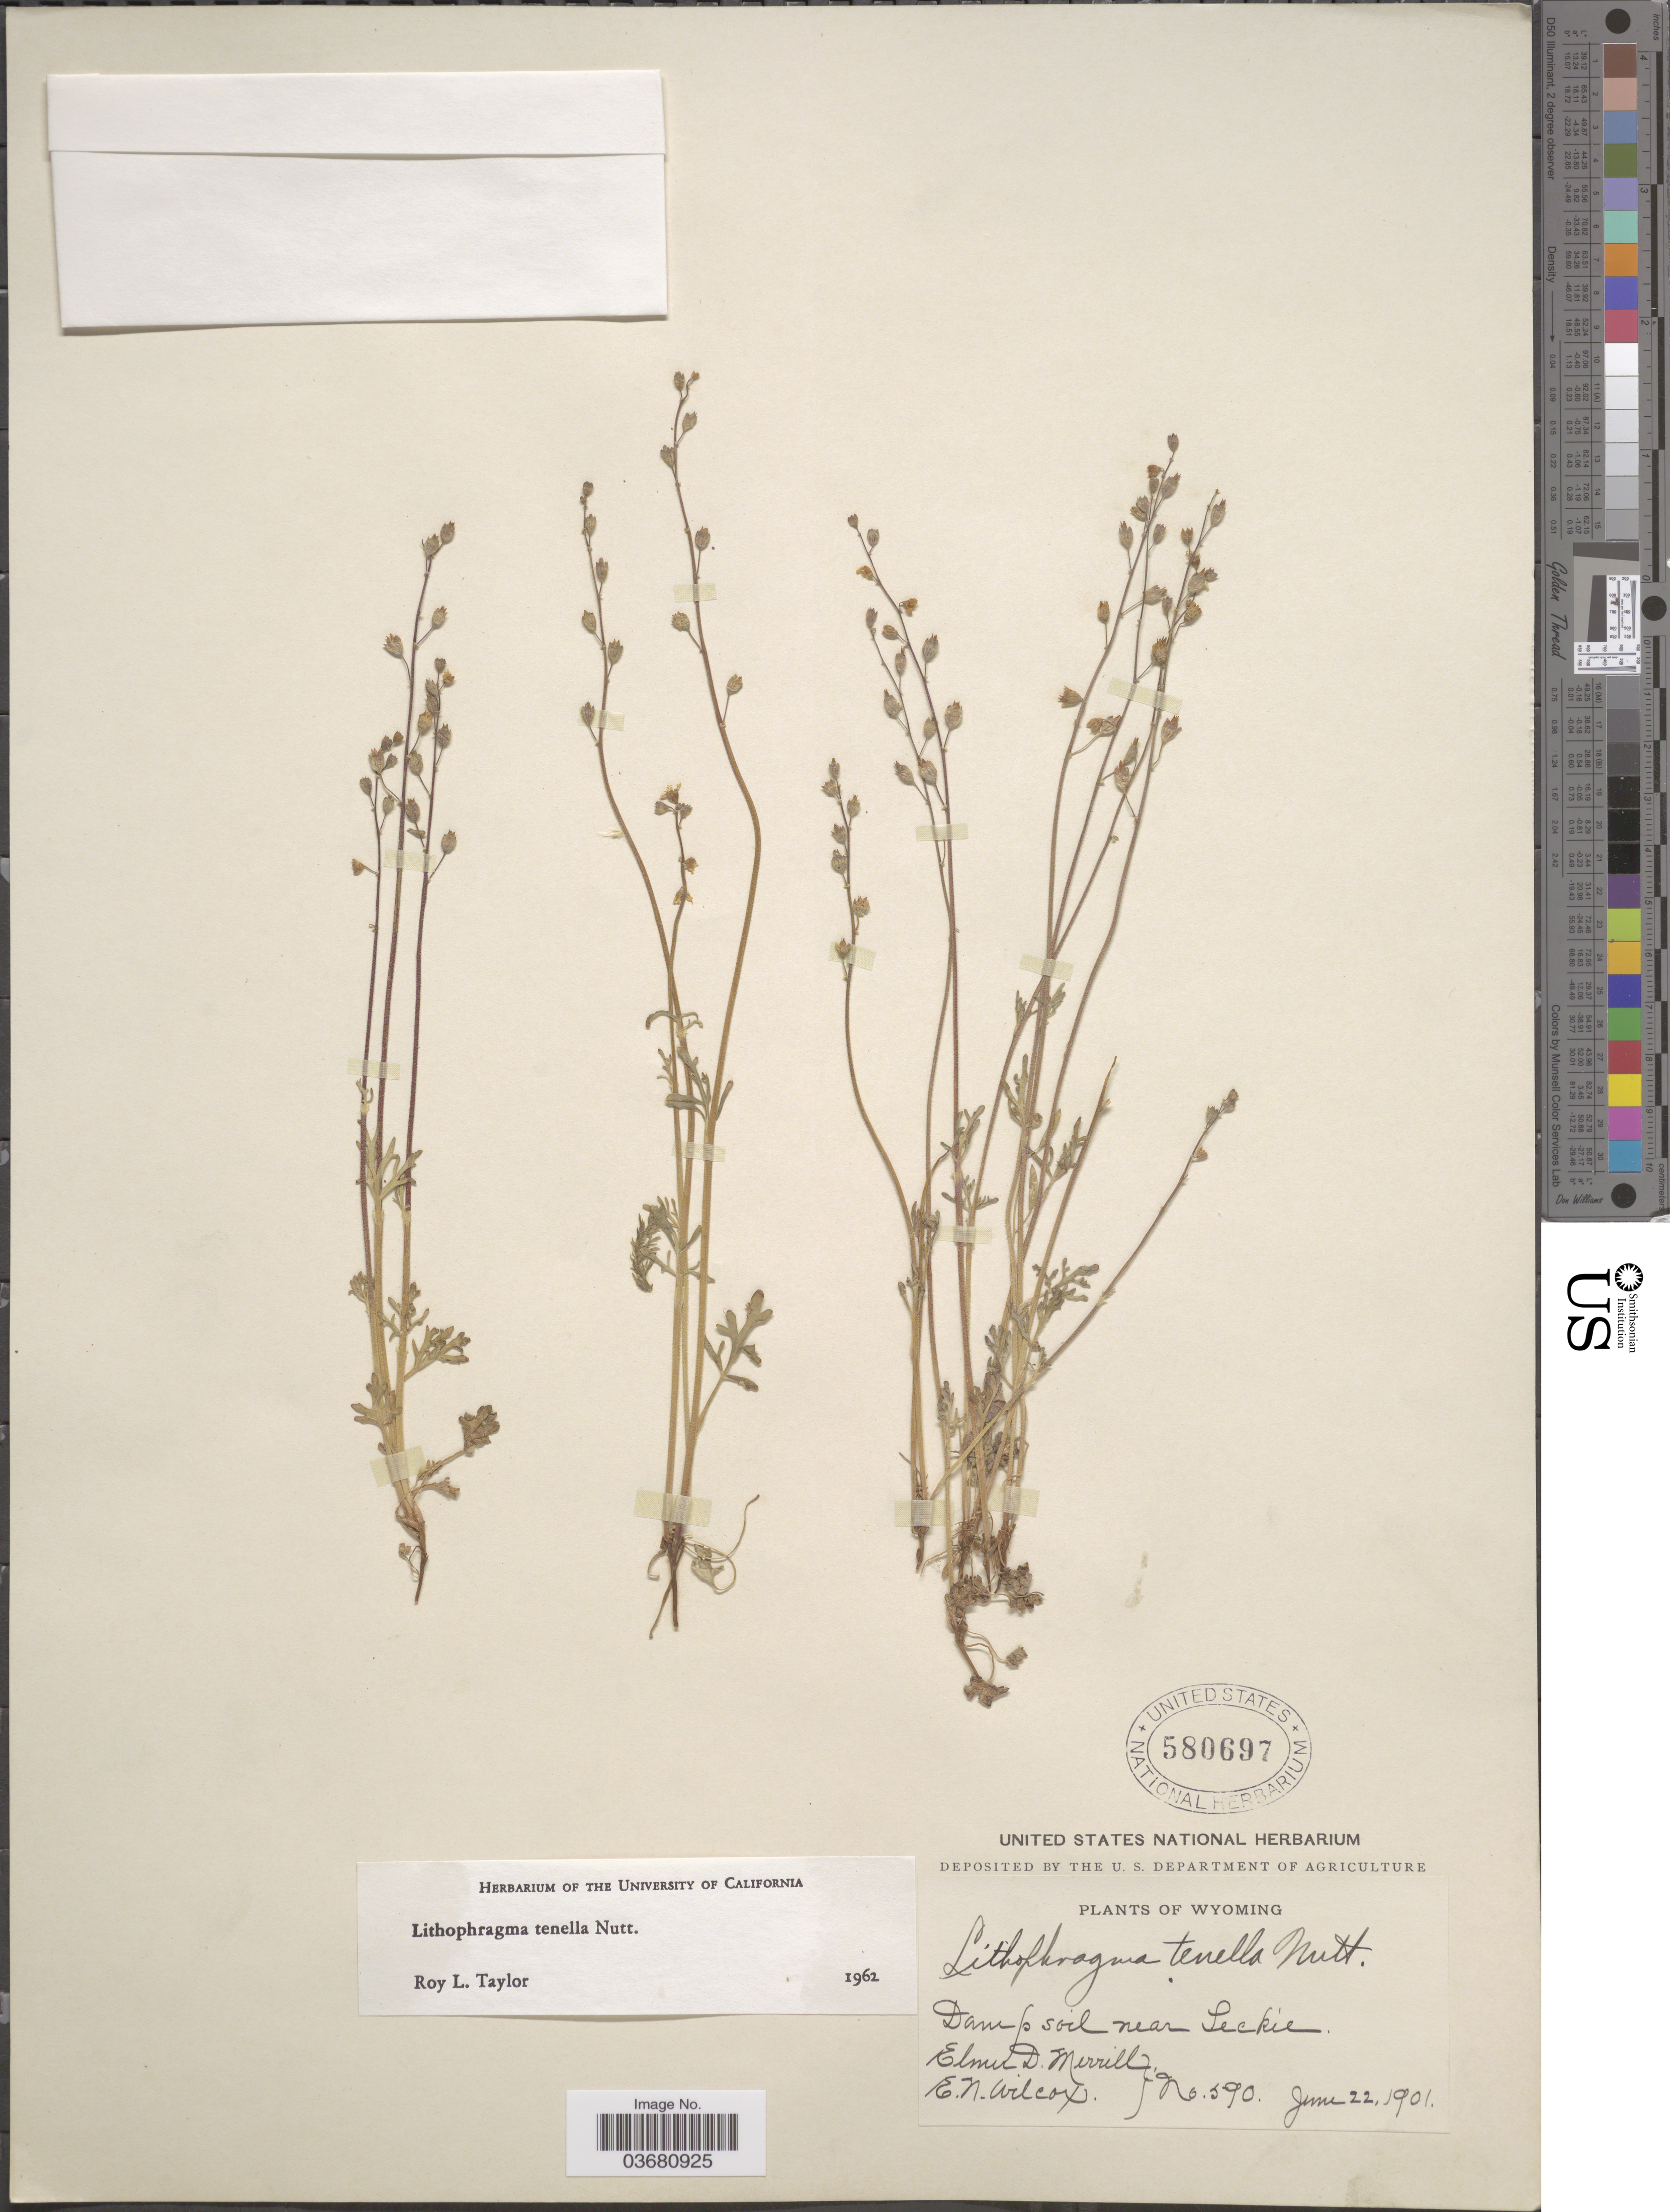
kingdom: Plantae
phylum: Tracheophyta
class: Magnoliopsida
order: Saxifragales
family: Saxifragaceae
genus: Lithophragma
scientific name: Lithophragma tenellum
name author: Nutt.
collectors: E. D. Merrill & E. Wilcox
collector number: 590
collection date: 1901-06-22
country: United States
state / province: Wyoming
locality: Near Leckie.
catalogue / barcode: US 580697